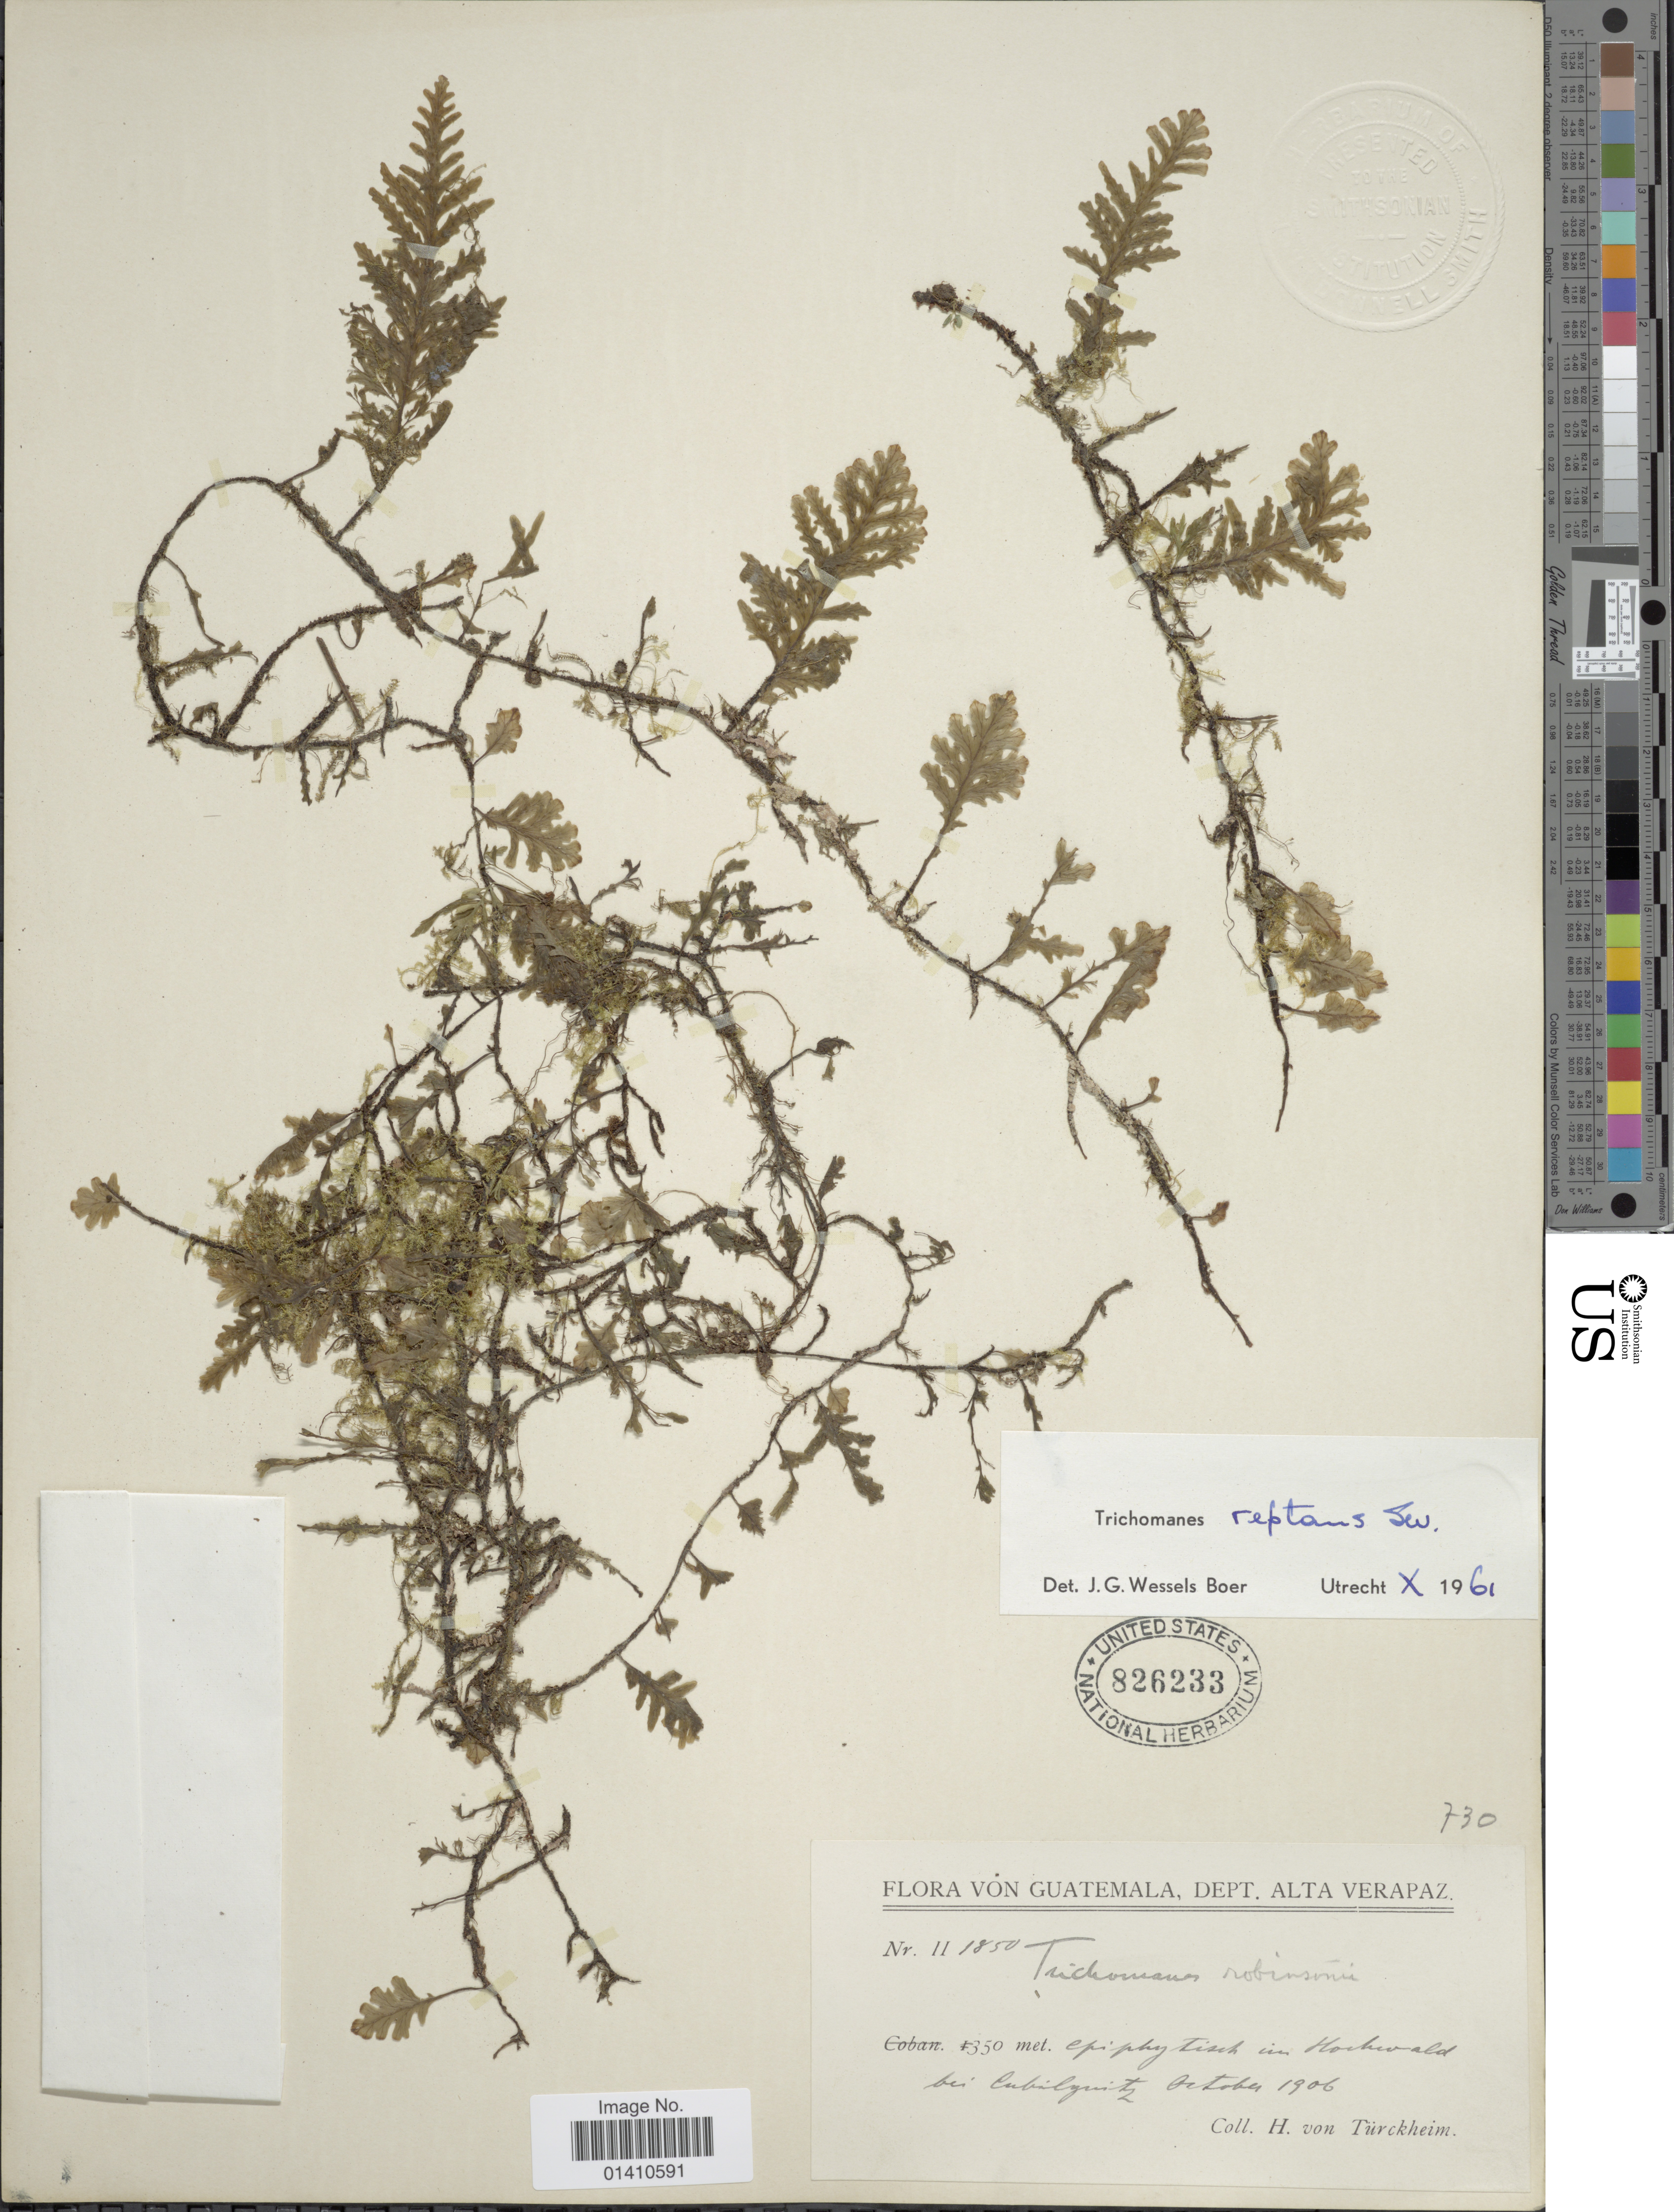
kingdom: Plantae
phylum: Tracheophyta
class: Polypodiopsida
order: Hymenophyllales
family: Hymenophyllaceae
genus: Didymoglossum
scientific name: Didymoglossum reptans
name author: (Sw.) C. Presl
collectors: H. von Türckheim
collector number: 111850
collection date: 1906-10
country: Guatemala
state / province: Alta Verapaz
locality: Epiphytisch im hochwald bei Cubilgüitz [epiphytic in the high forest at Cubilgüitz]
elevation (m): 350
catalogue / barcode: US 826233